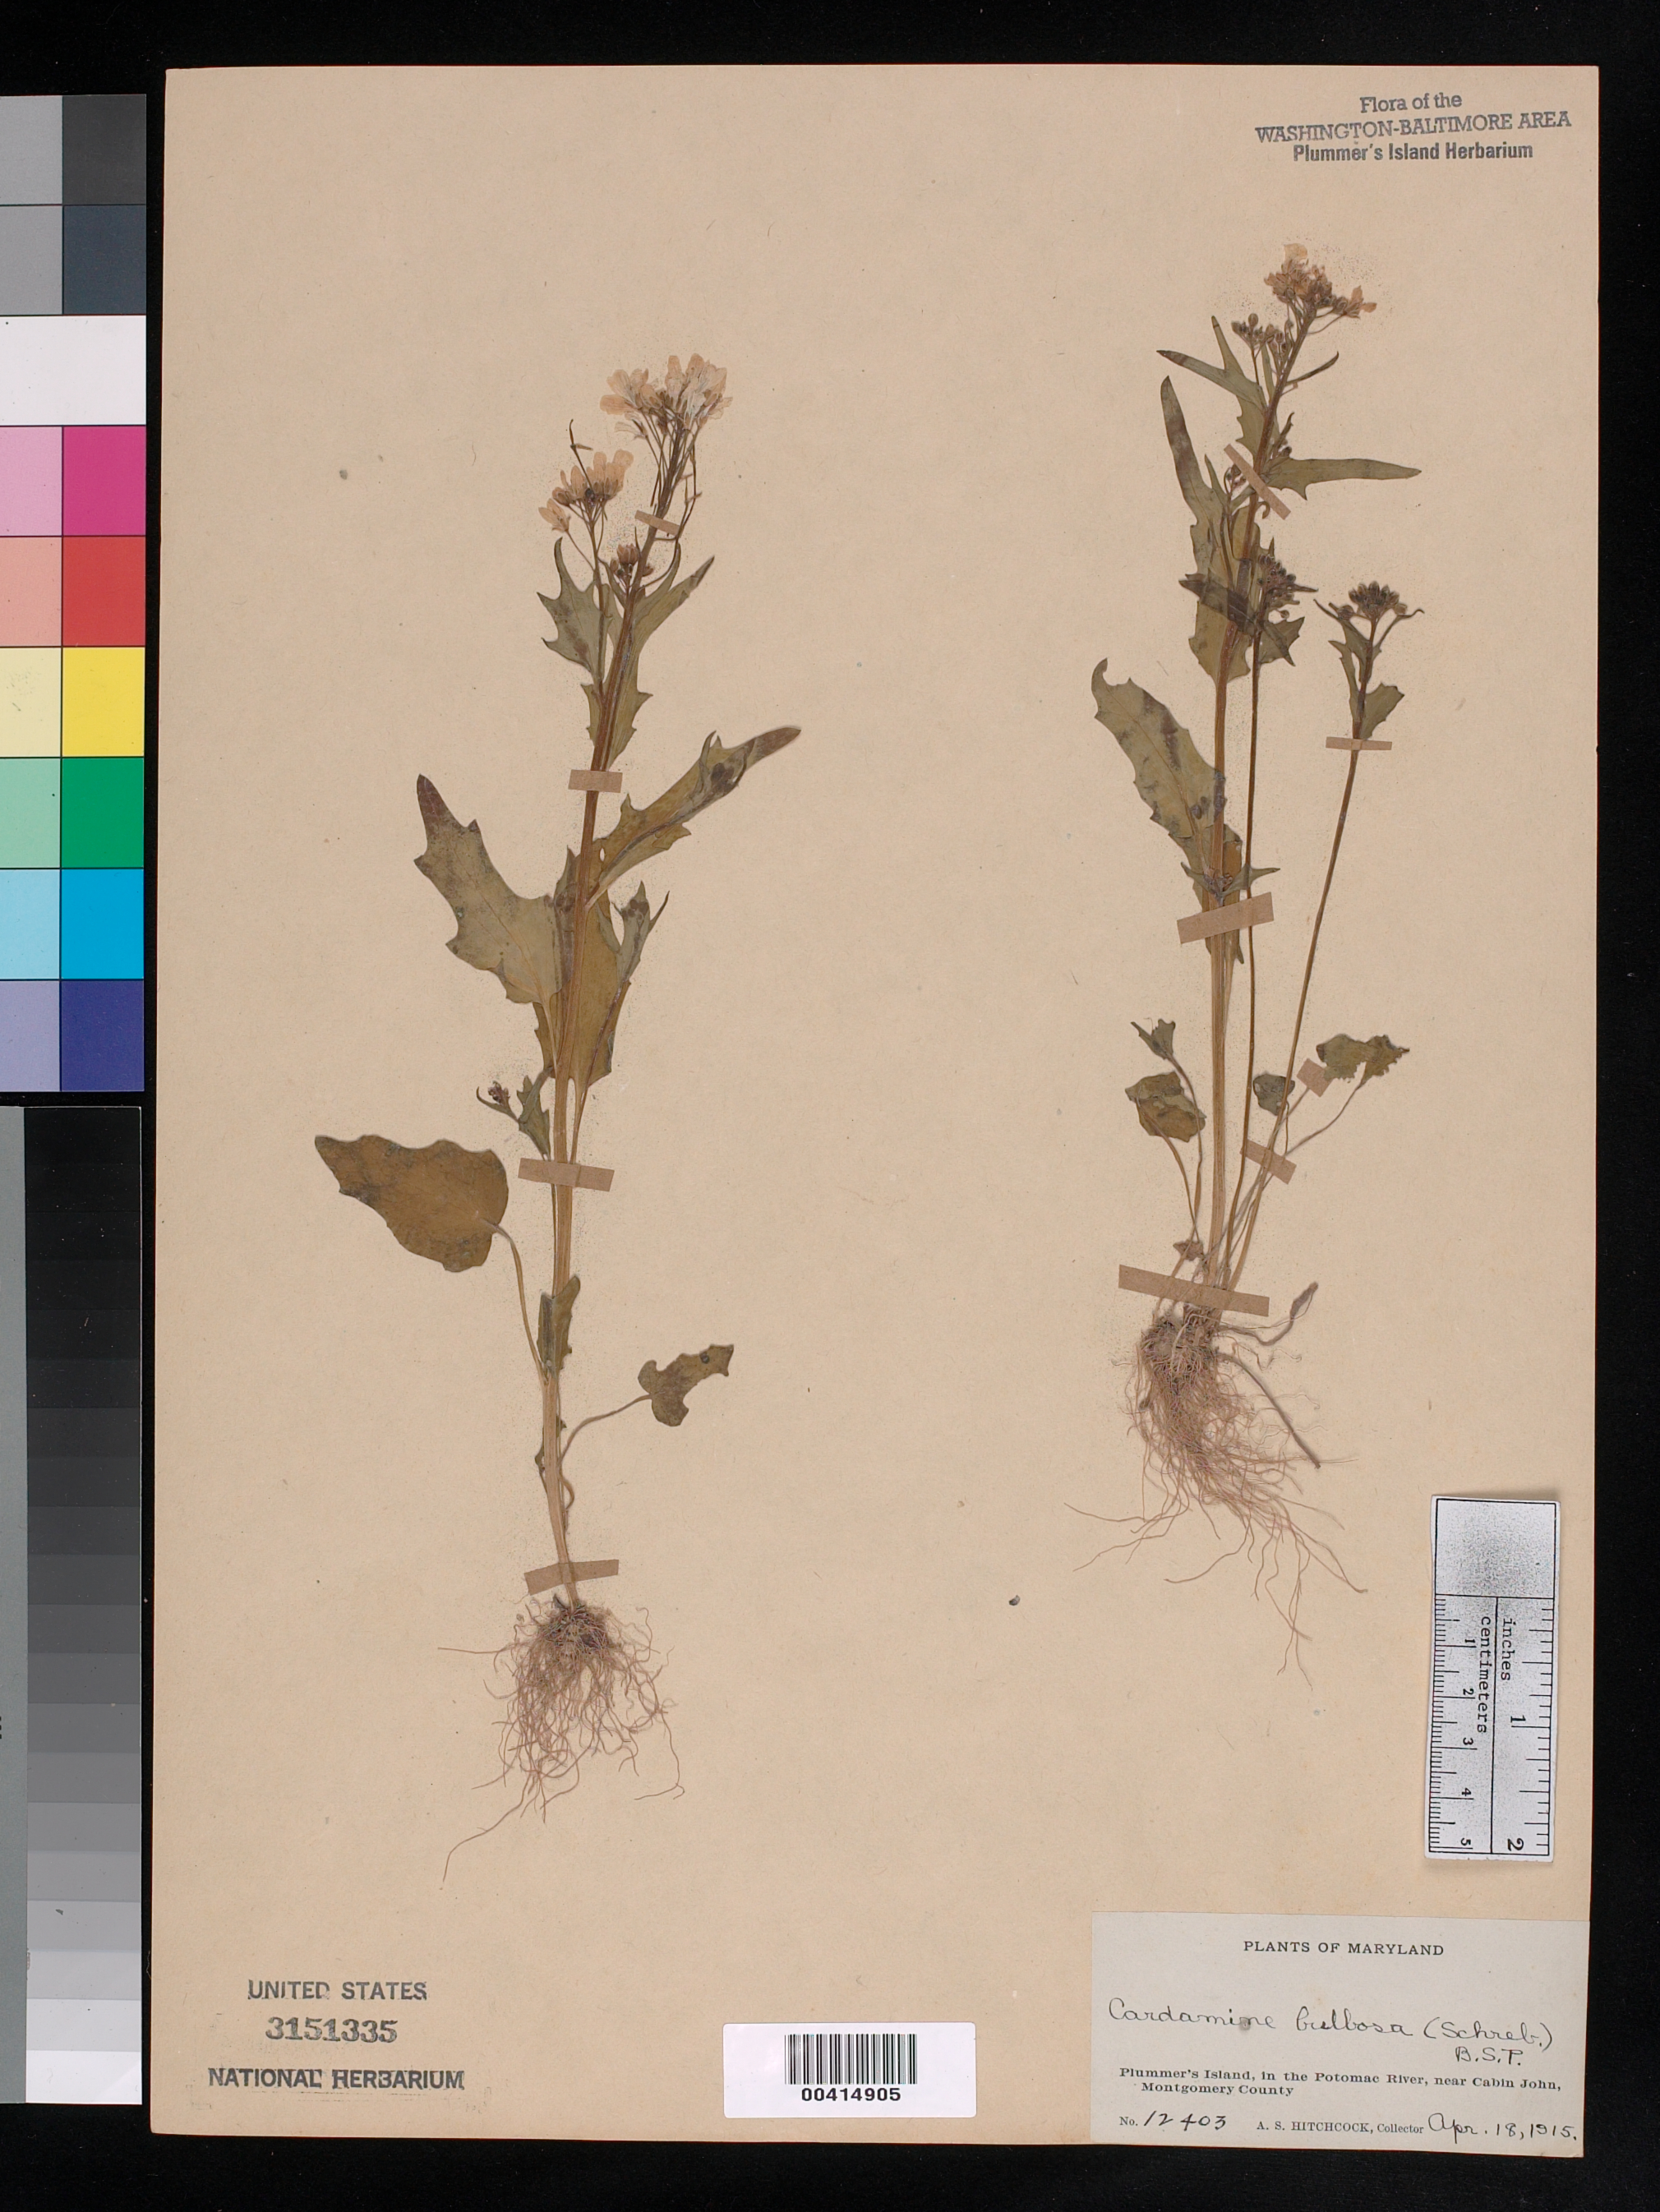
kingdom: Plantae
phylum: Tracheophyta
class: Magnoliopsida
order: Brassicales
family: Brassicaceae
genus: Cardamine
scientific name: Cardamine bulbosa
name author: (Schreb. ex Muhl.) Britton et al.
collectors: A. S. Hitchcock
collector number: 12403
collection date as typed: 18 Apr 1915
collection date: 1915-04-18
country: United States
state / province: Maryland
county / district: Montgomery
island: Plummers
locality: Plummer's Island C. & O. Canal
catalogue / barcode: US 3151335